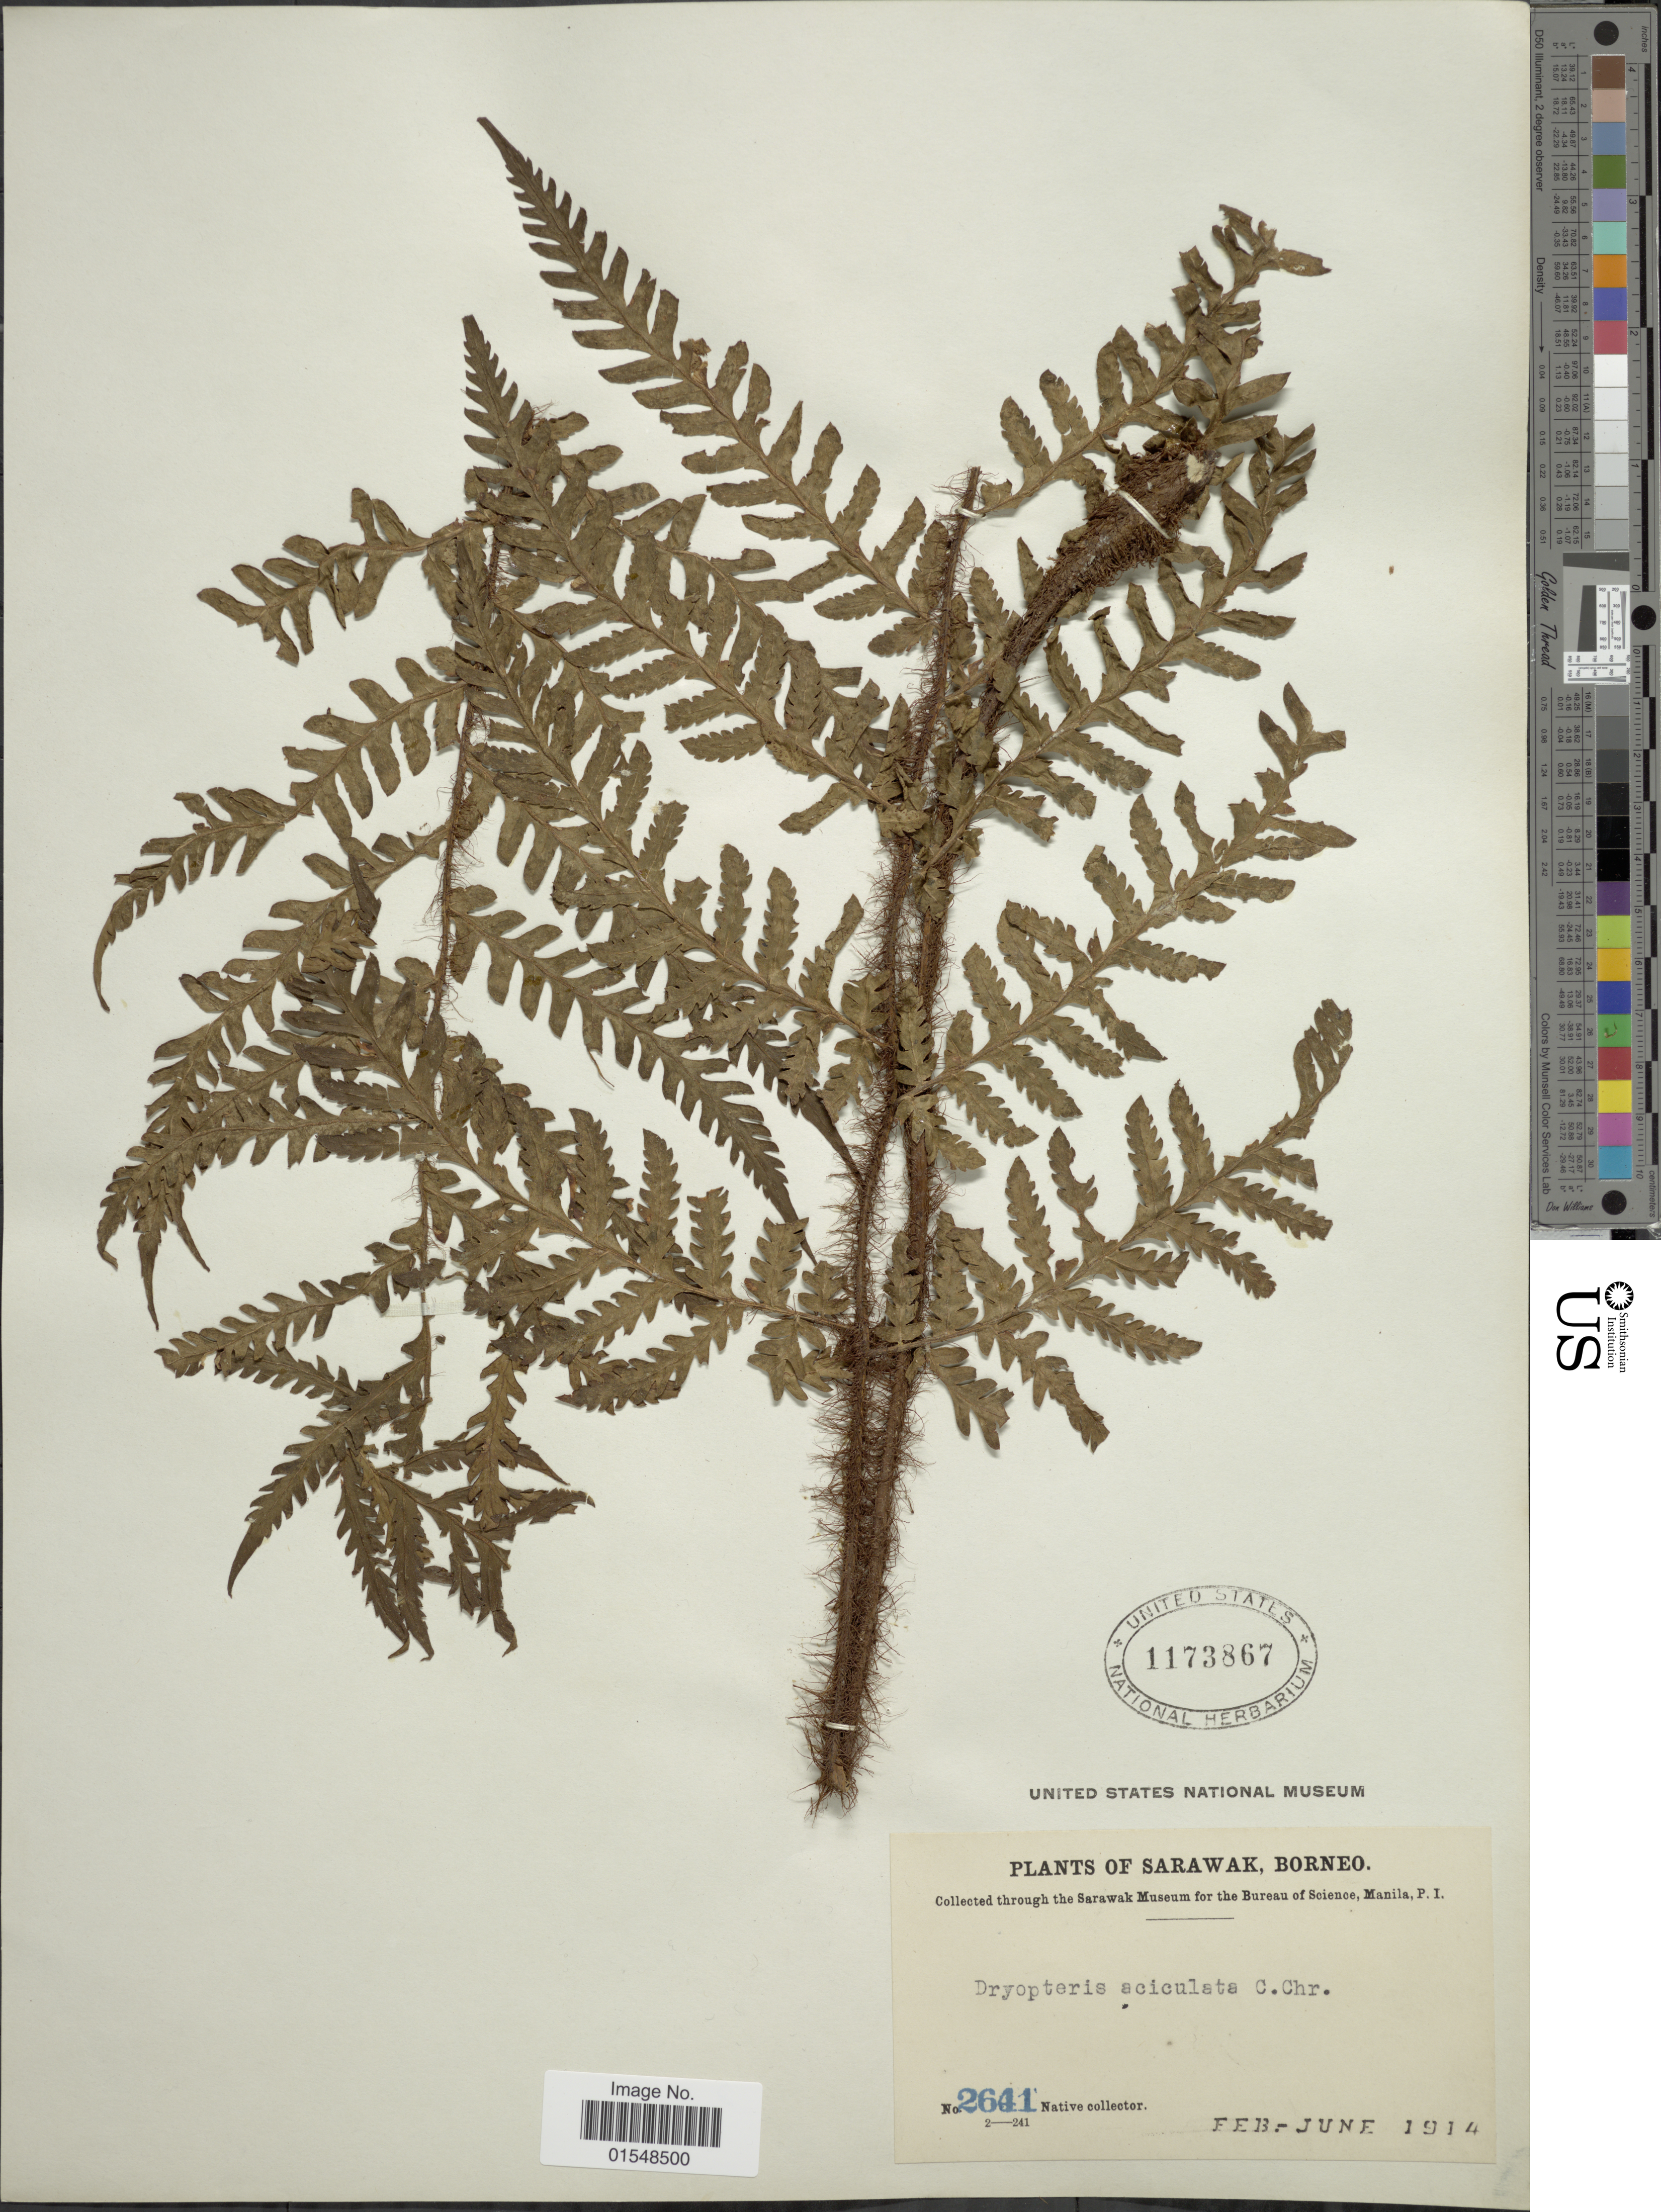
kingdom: Plantae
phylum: Tracheophyta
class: Polypodiopsida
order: Polypodiales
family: Dryopteridaceae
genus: Ctenitis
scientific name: Ctenitis aciculata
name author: (Baker) Ching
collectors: Native collector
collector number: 2641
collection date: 1914-02/1914-06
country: Malaysia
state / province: Sarawak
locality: Borneo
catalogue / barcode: US 1173867